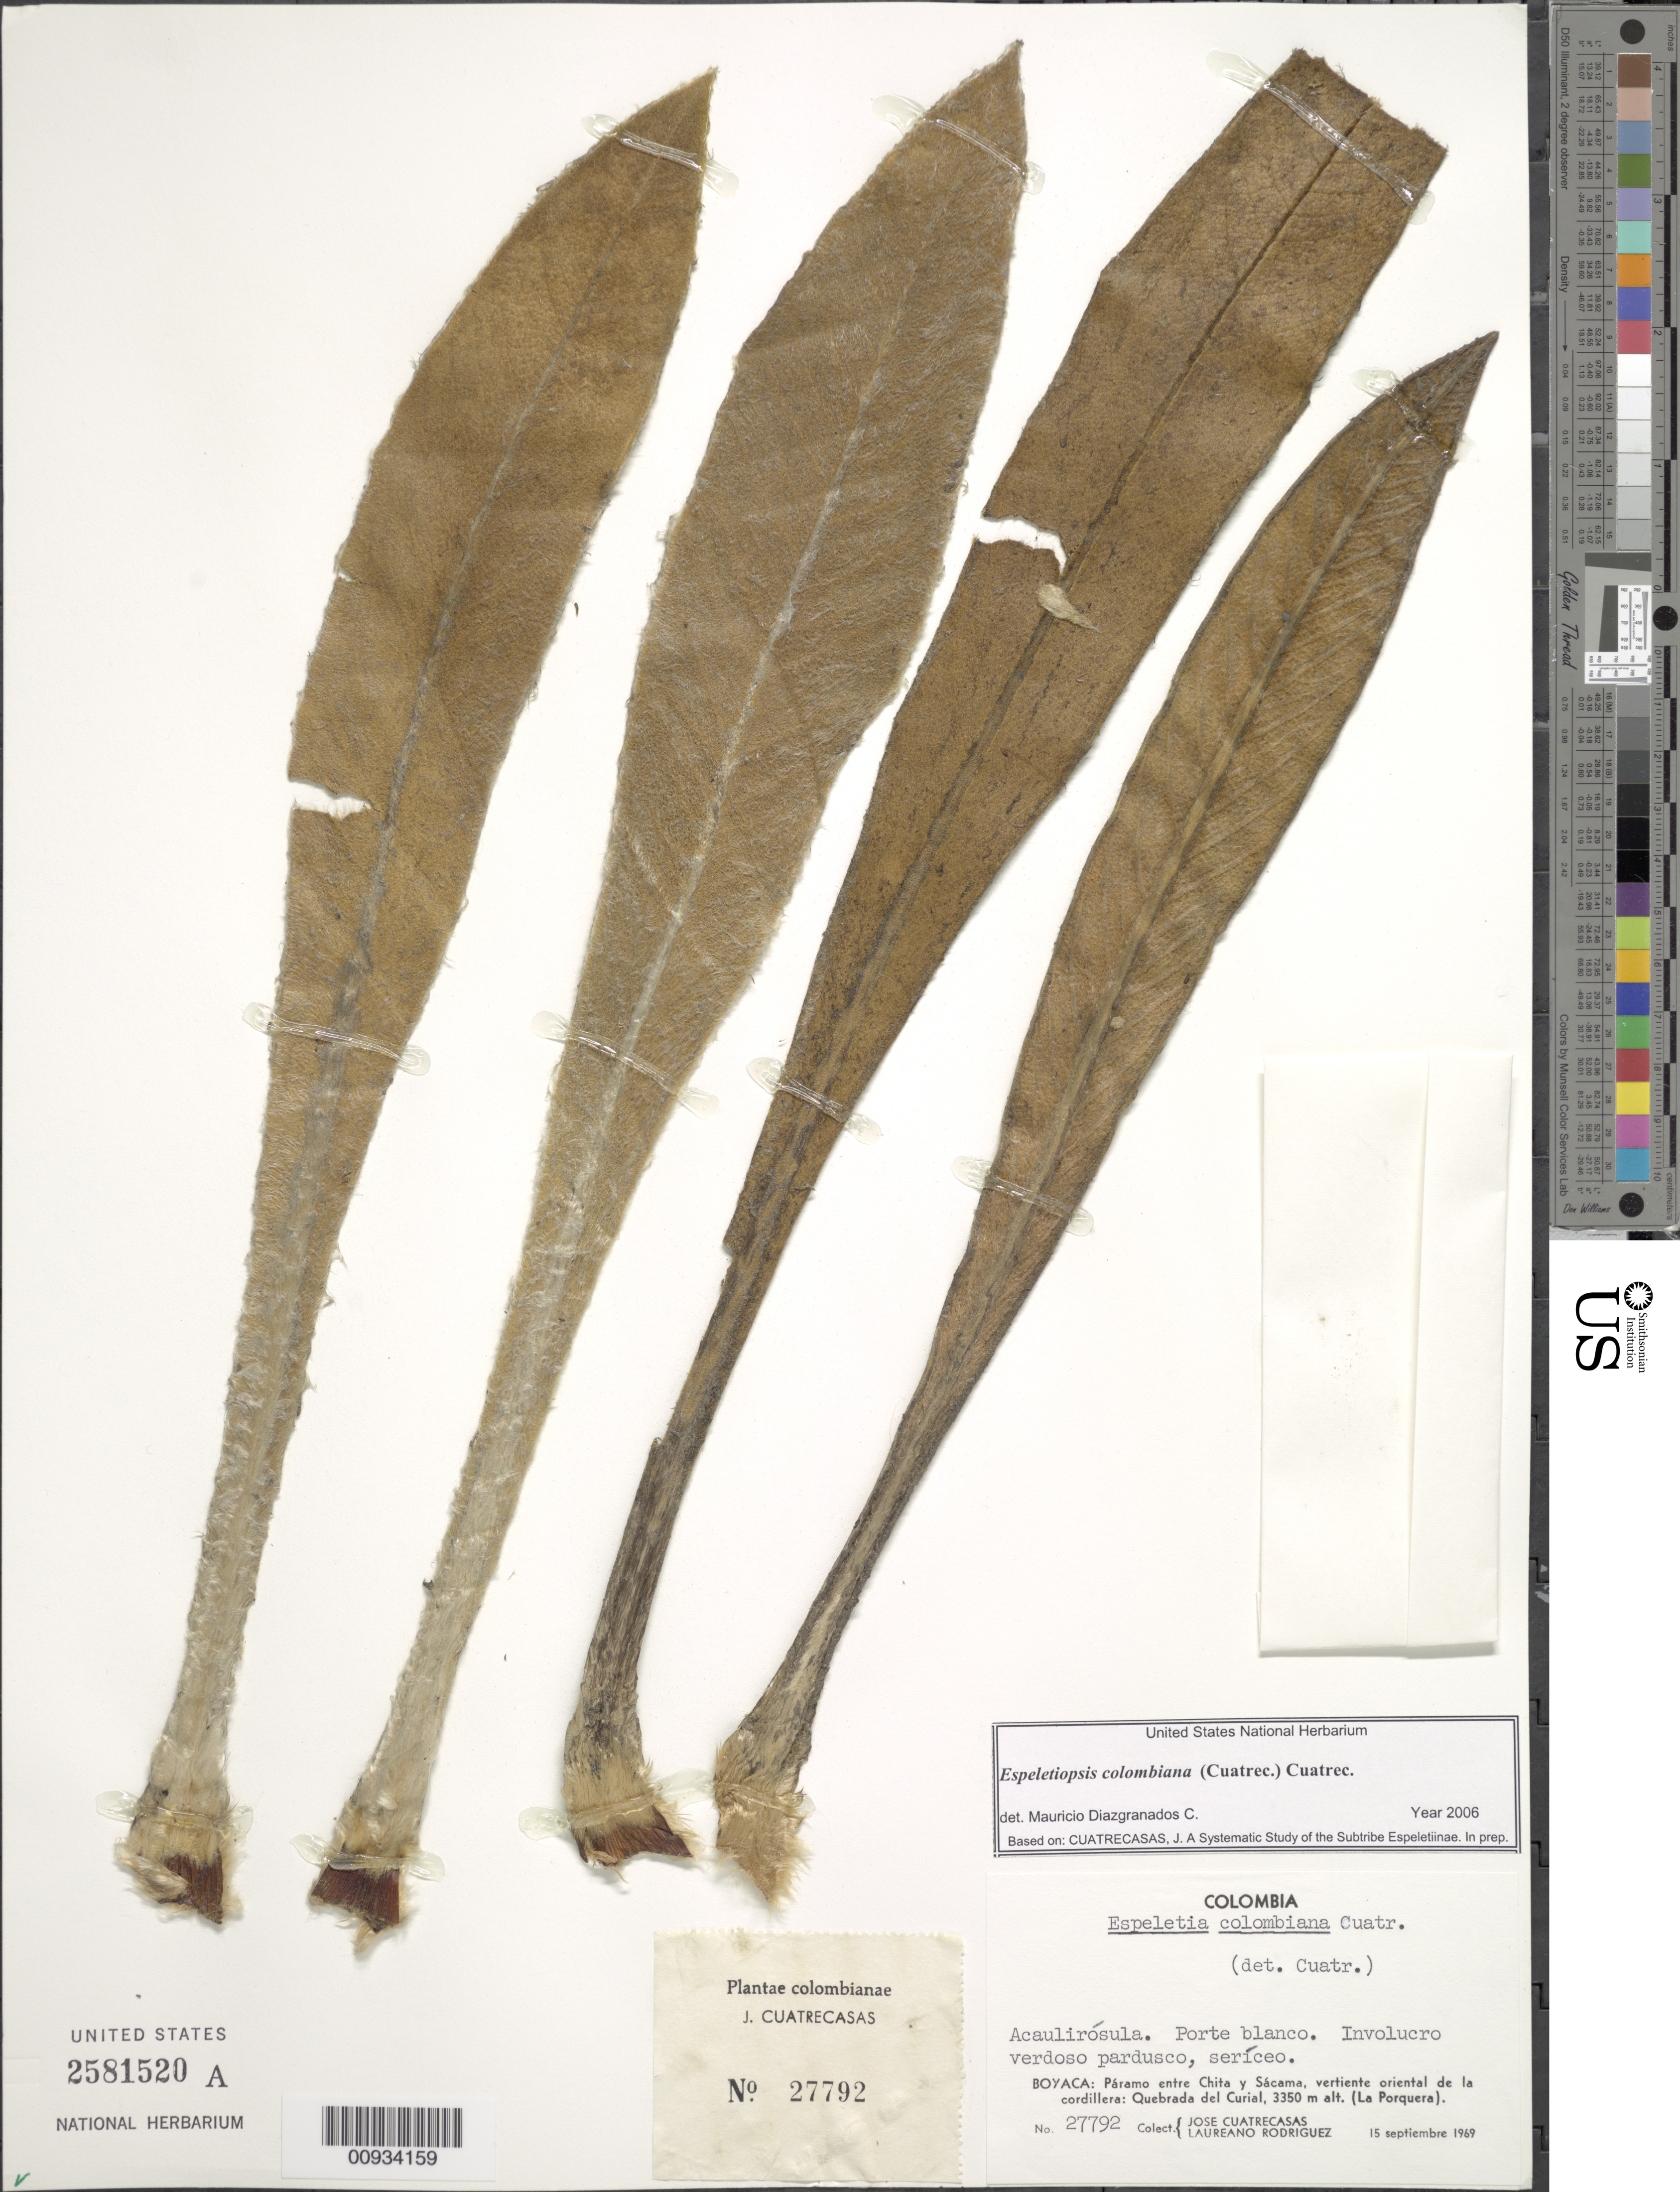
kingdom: Plantae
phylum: Tracheophyta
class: Magnoliopsida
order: Asterales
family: Asteraceae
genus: Espeletiopsis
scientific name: Espeletiopsis colombiana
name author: (Cuatrec.) Cuatrec.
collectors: J. Cuatrecasas & L. Rodriguez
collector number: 27792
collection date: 1969-09-15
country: Colombia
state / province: Boyacá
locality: Boyacá: Paramo entre Chita y Sacama, viertiente oriental de la cordillera: Quebrada del Curial. (La Porquera)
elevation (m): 3350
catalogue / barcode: US 2581520A